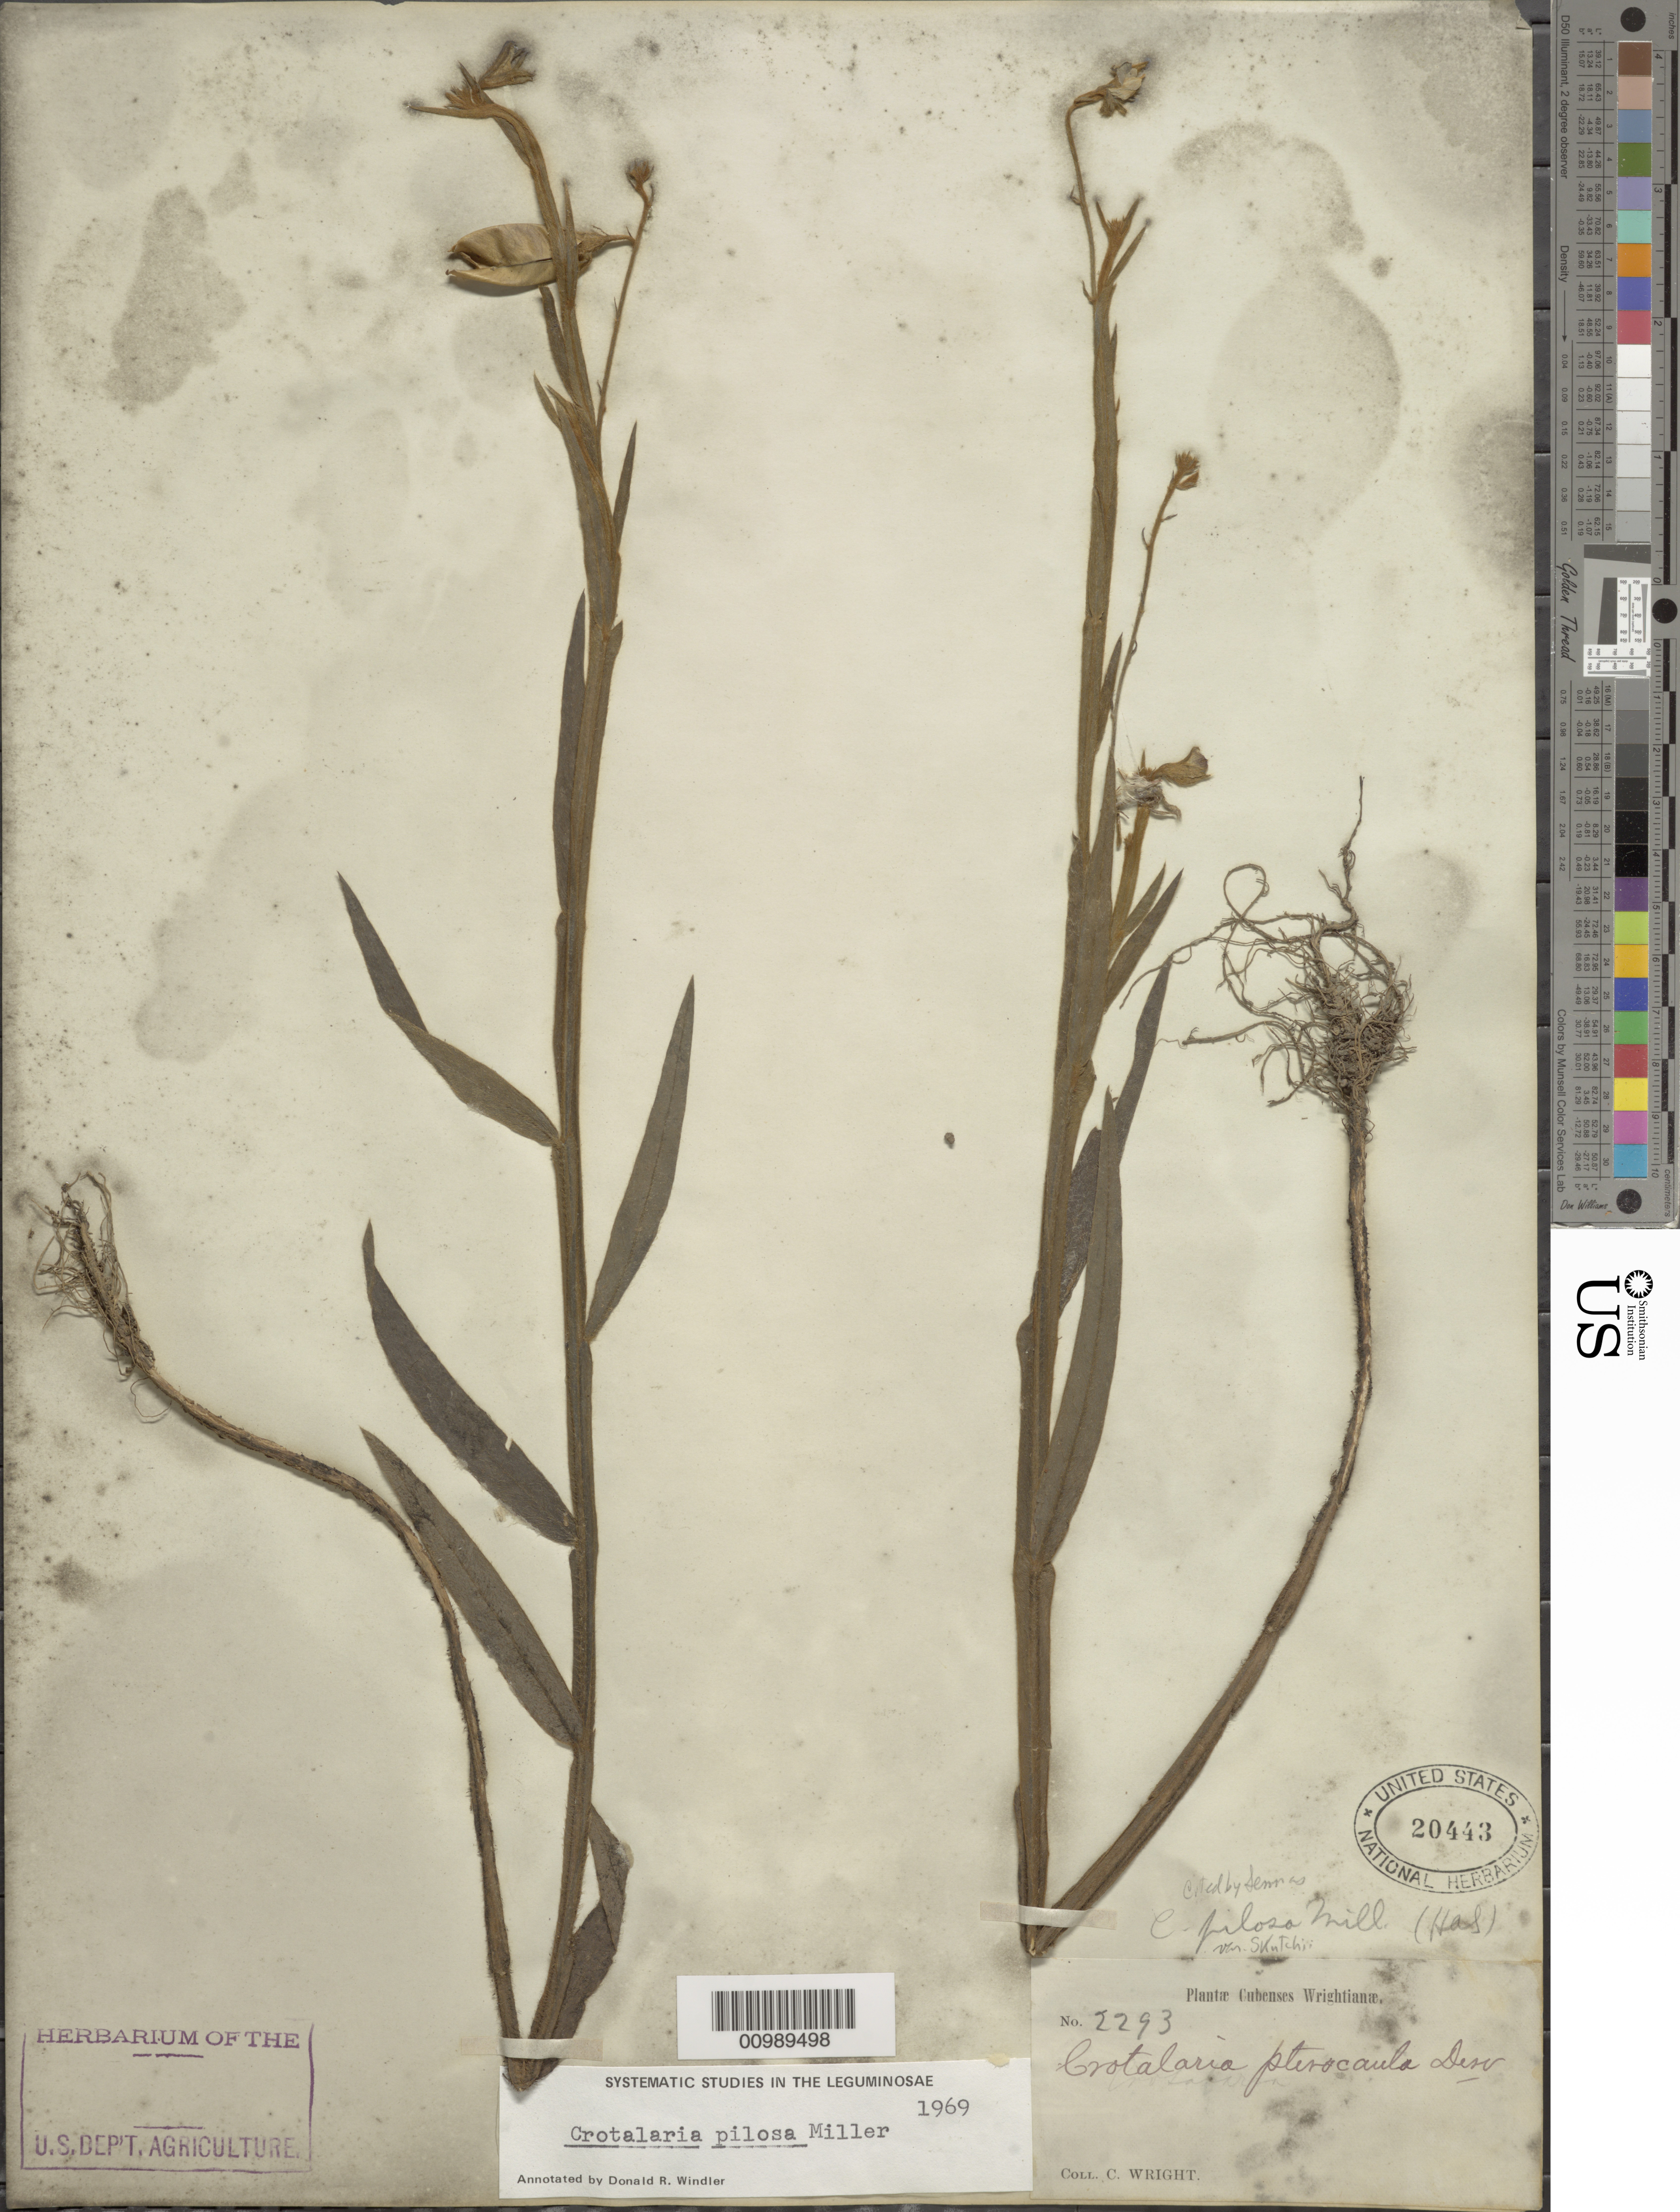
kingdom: Plantae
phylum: Tracheophyta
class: Magnoliopsida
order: Fabales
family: Fabaceae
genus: Crotalaria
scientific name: Crotalaria pilosa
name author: Mill.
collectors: C. Wright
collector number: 2293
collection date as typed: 1800 to 1899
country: Cuba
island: Cuba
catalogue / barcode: US 20443